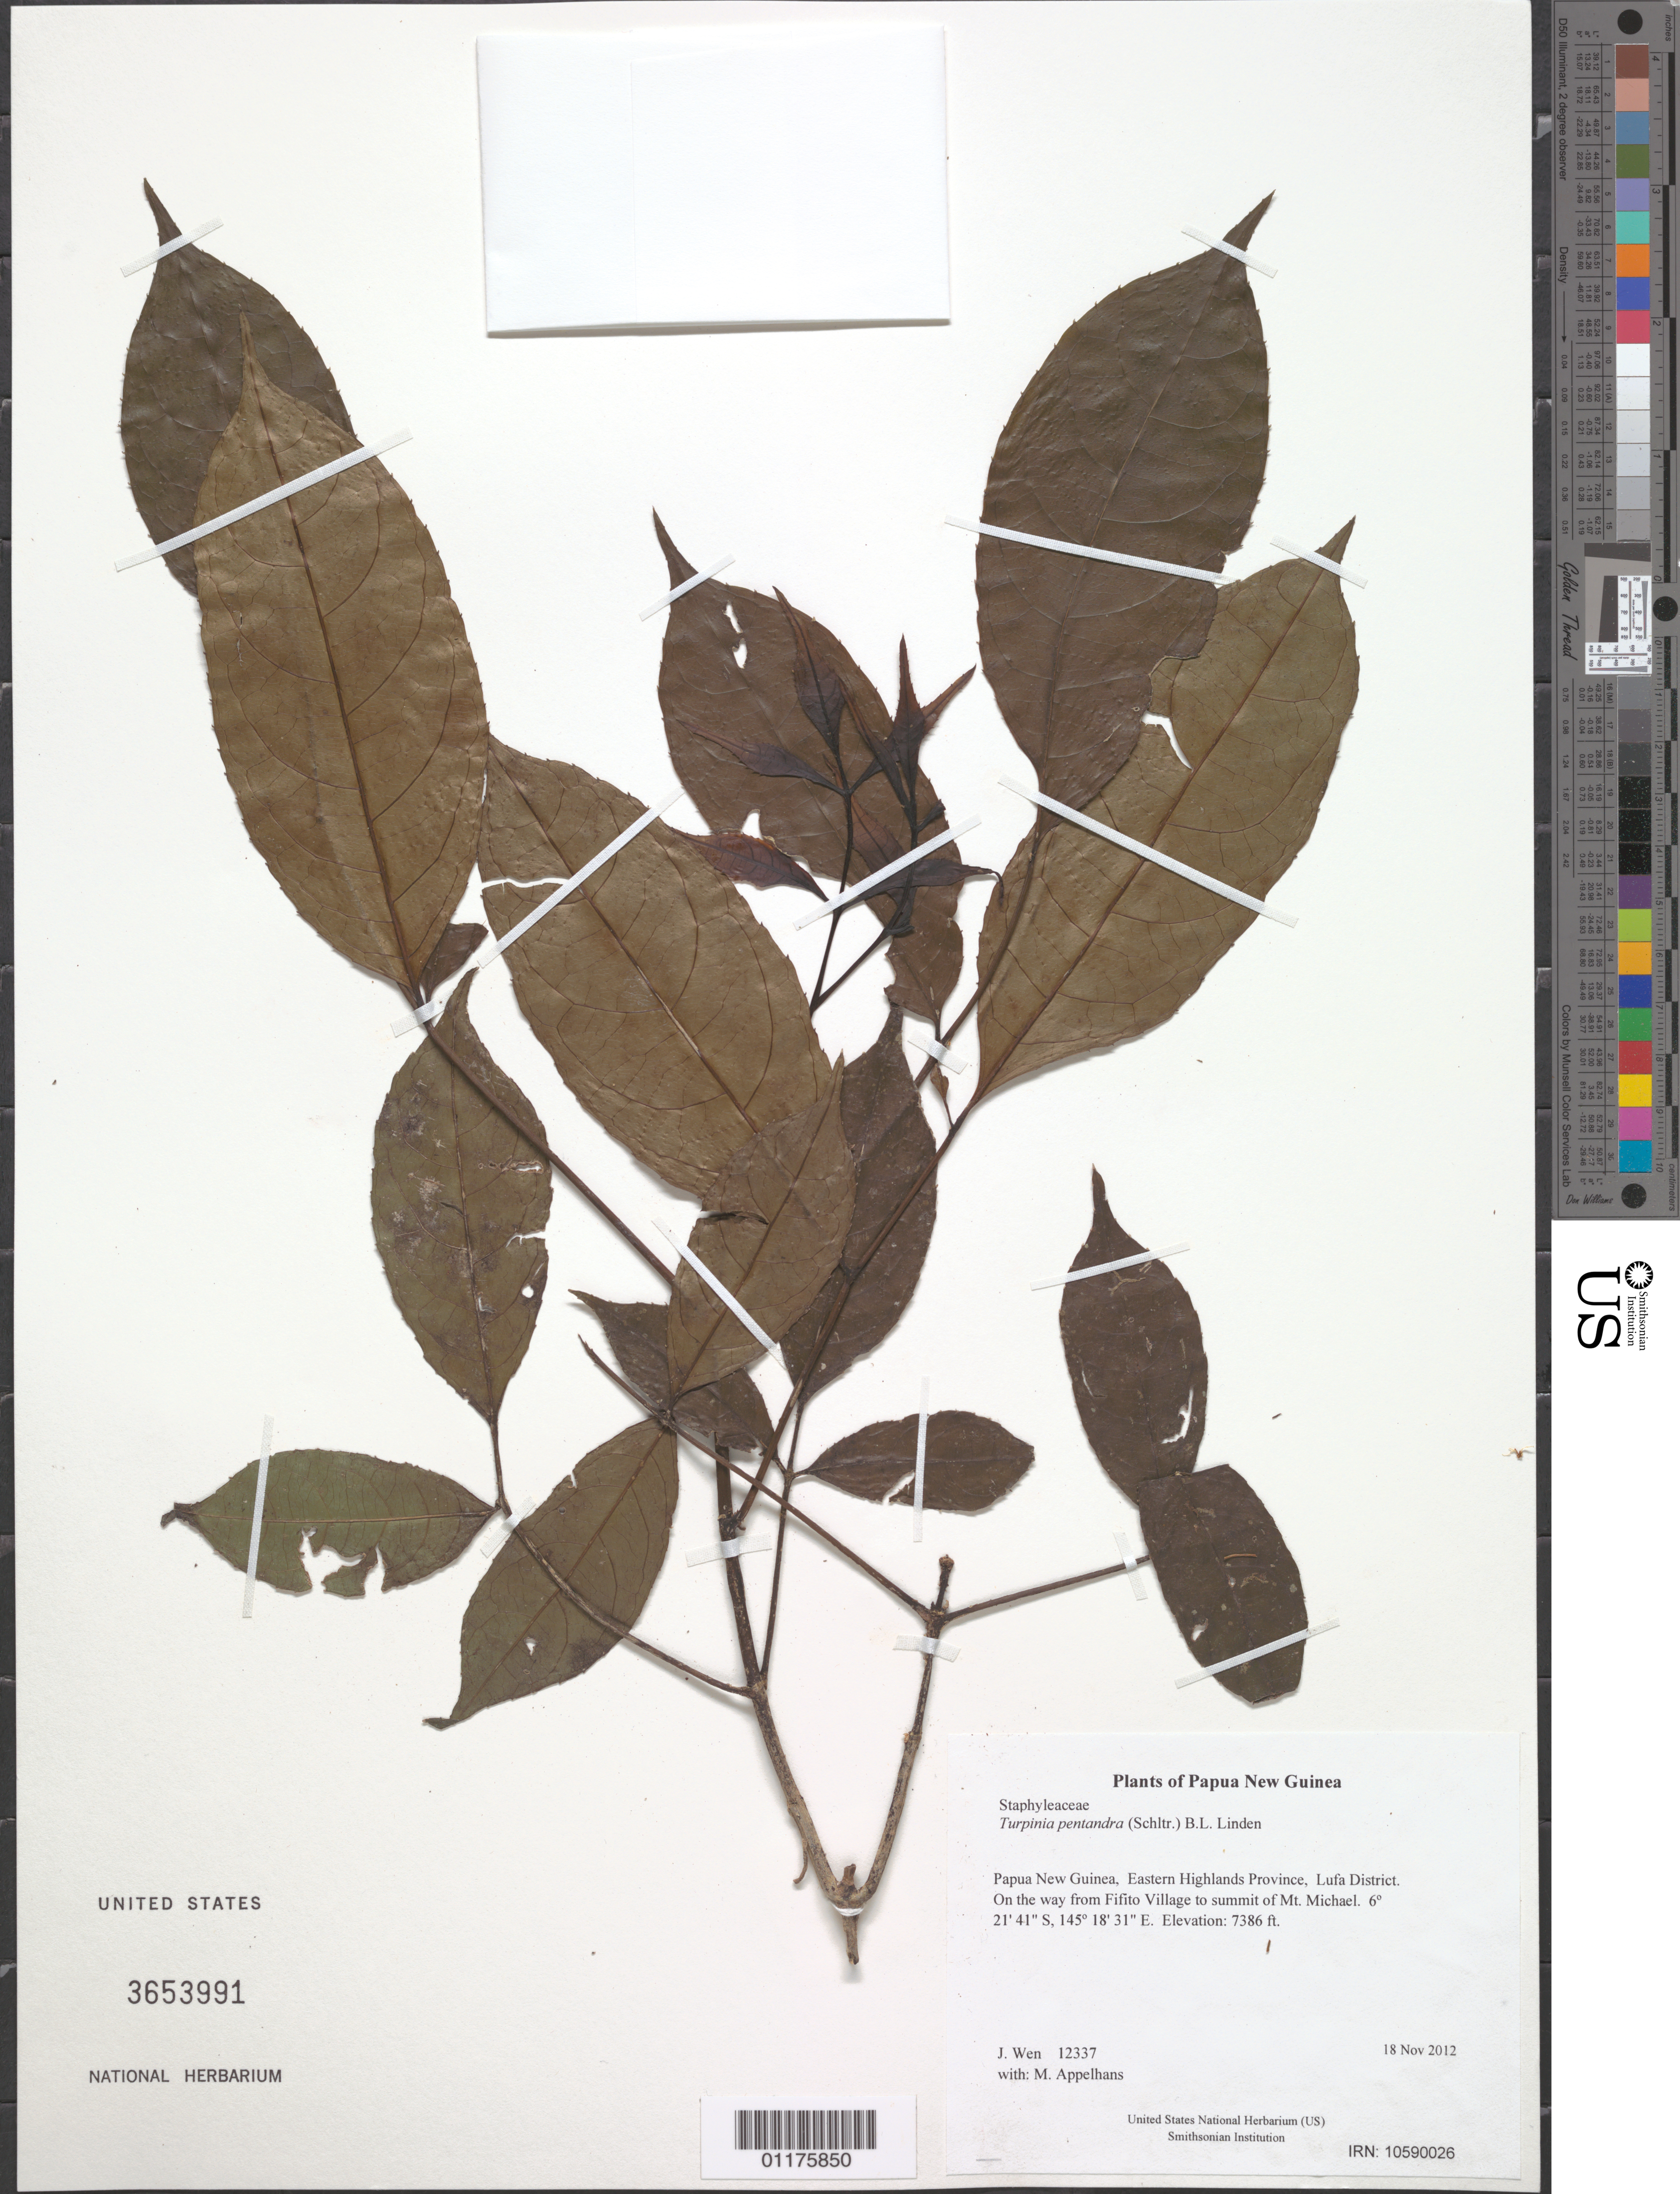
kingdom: Plantae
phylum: Tracheophyta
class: Magnoliopsida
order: Crossosomatales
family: Staphyleaceae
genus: Turpinia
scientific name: Turpinia pentandra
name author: (Schltr.) B.L. Linden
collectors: M. Appelhans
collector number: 12337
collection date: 2012-11-18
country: Papua New Guinea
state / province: Eastern Highlands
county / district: Lufa District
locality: On the way from Fifito Village to summit of Mt. Michael.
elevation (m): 2251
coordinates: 06 21.687 S, 145 18.510 E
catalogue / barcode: US 3653991